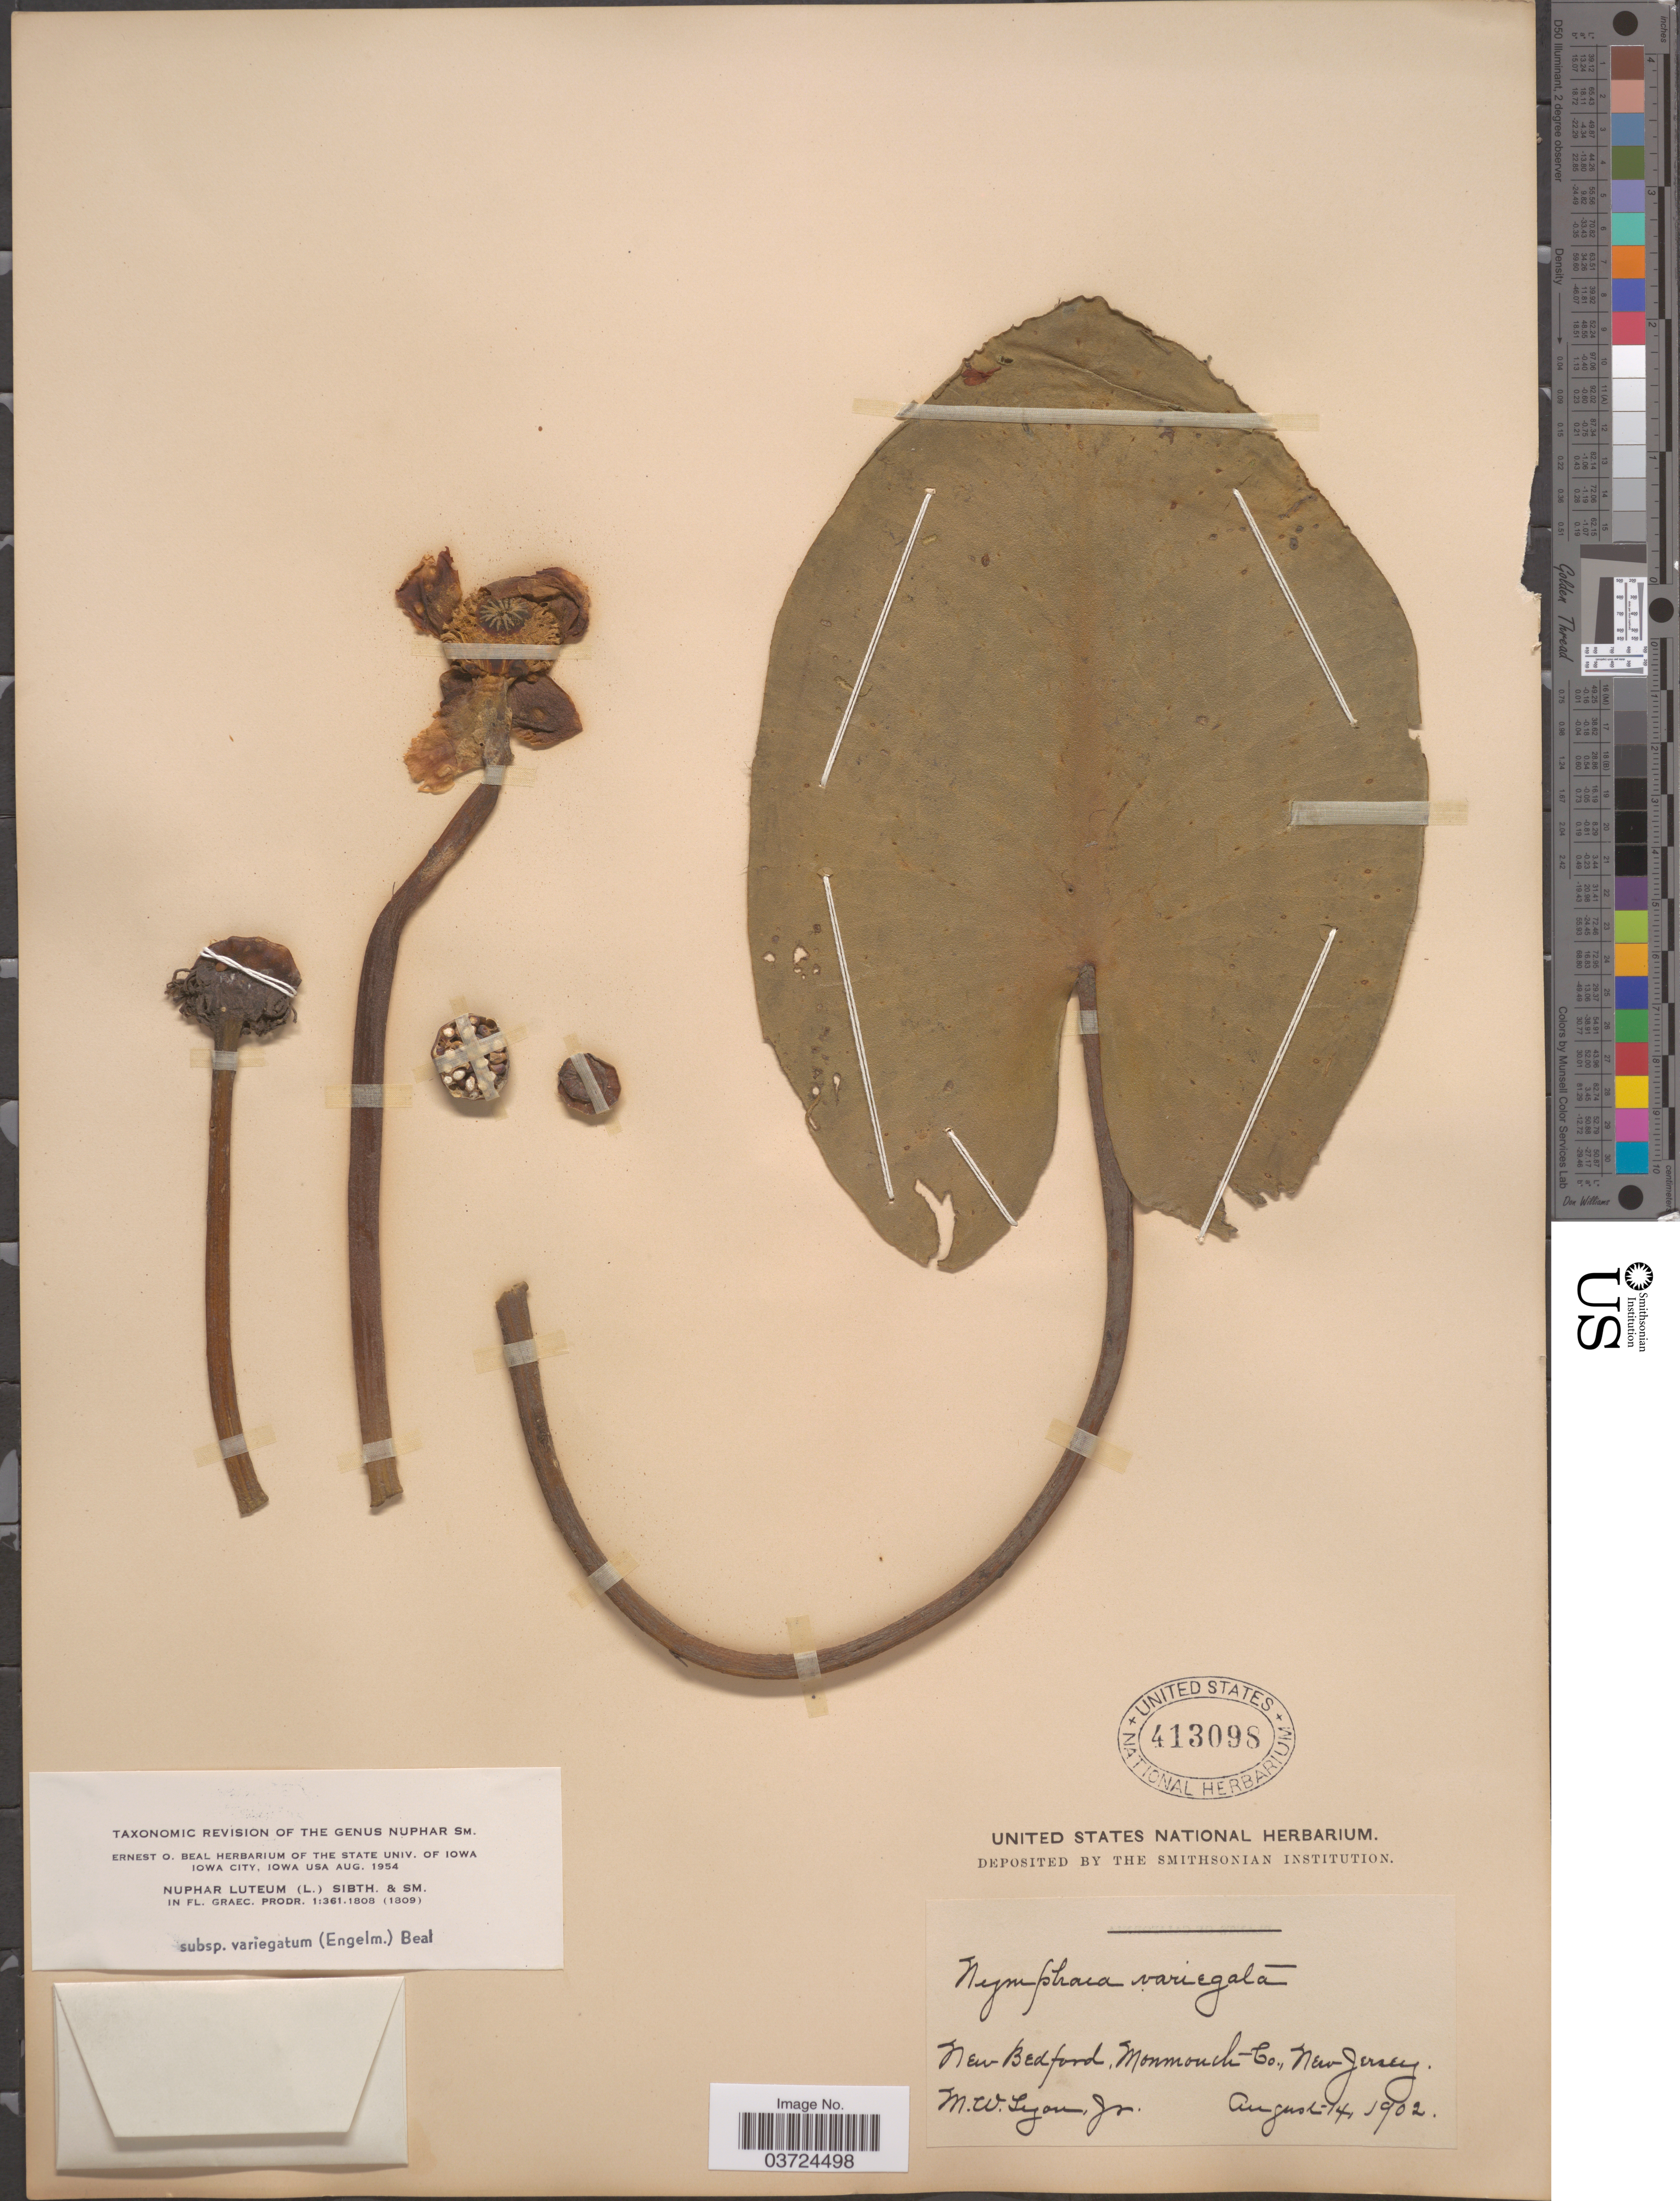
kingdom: Plantae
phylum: Tracheophyta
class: Magnoliopsida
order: Nymphaeales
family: Nymphaeaceae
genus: Nuphar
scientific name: Nuphar lutea subsp. variegata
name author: (Engelm. ex Durand) E.O. Beal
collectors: M. Lyon Jr.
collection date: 1902-08-14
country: United States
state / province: New Jersey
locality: New Bedford, Monmouth Co.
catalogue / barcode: US 413098